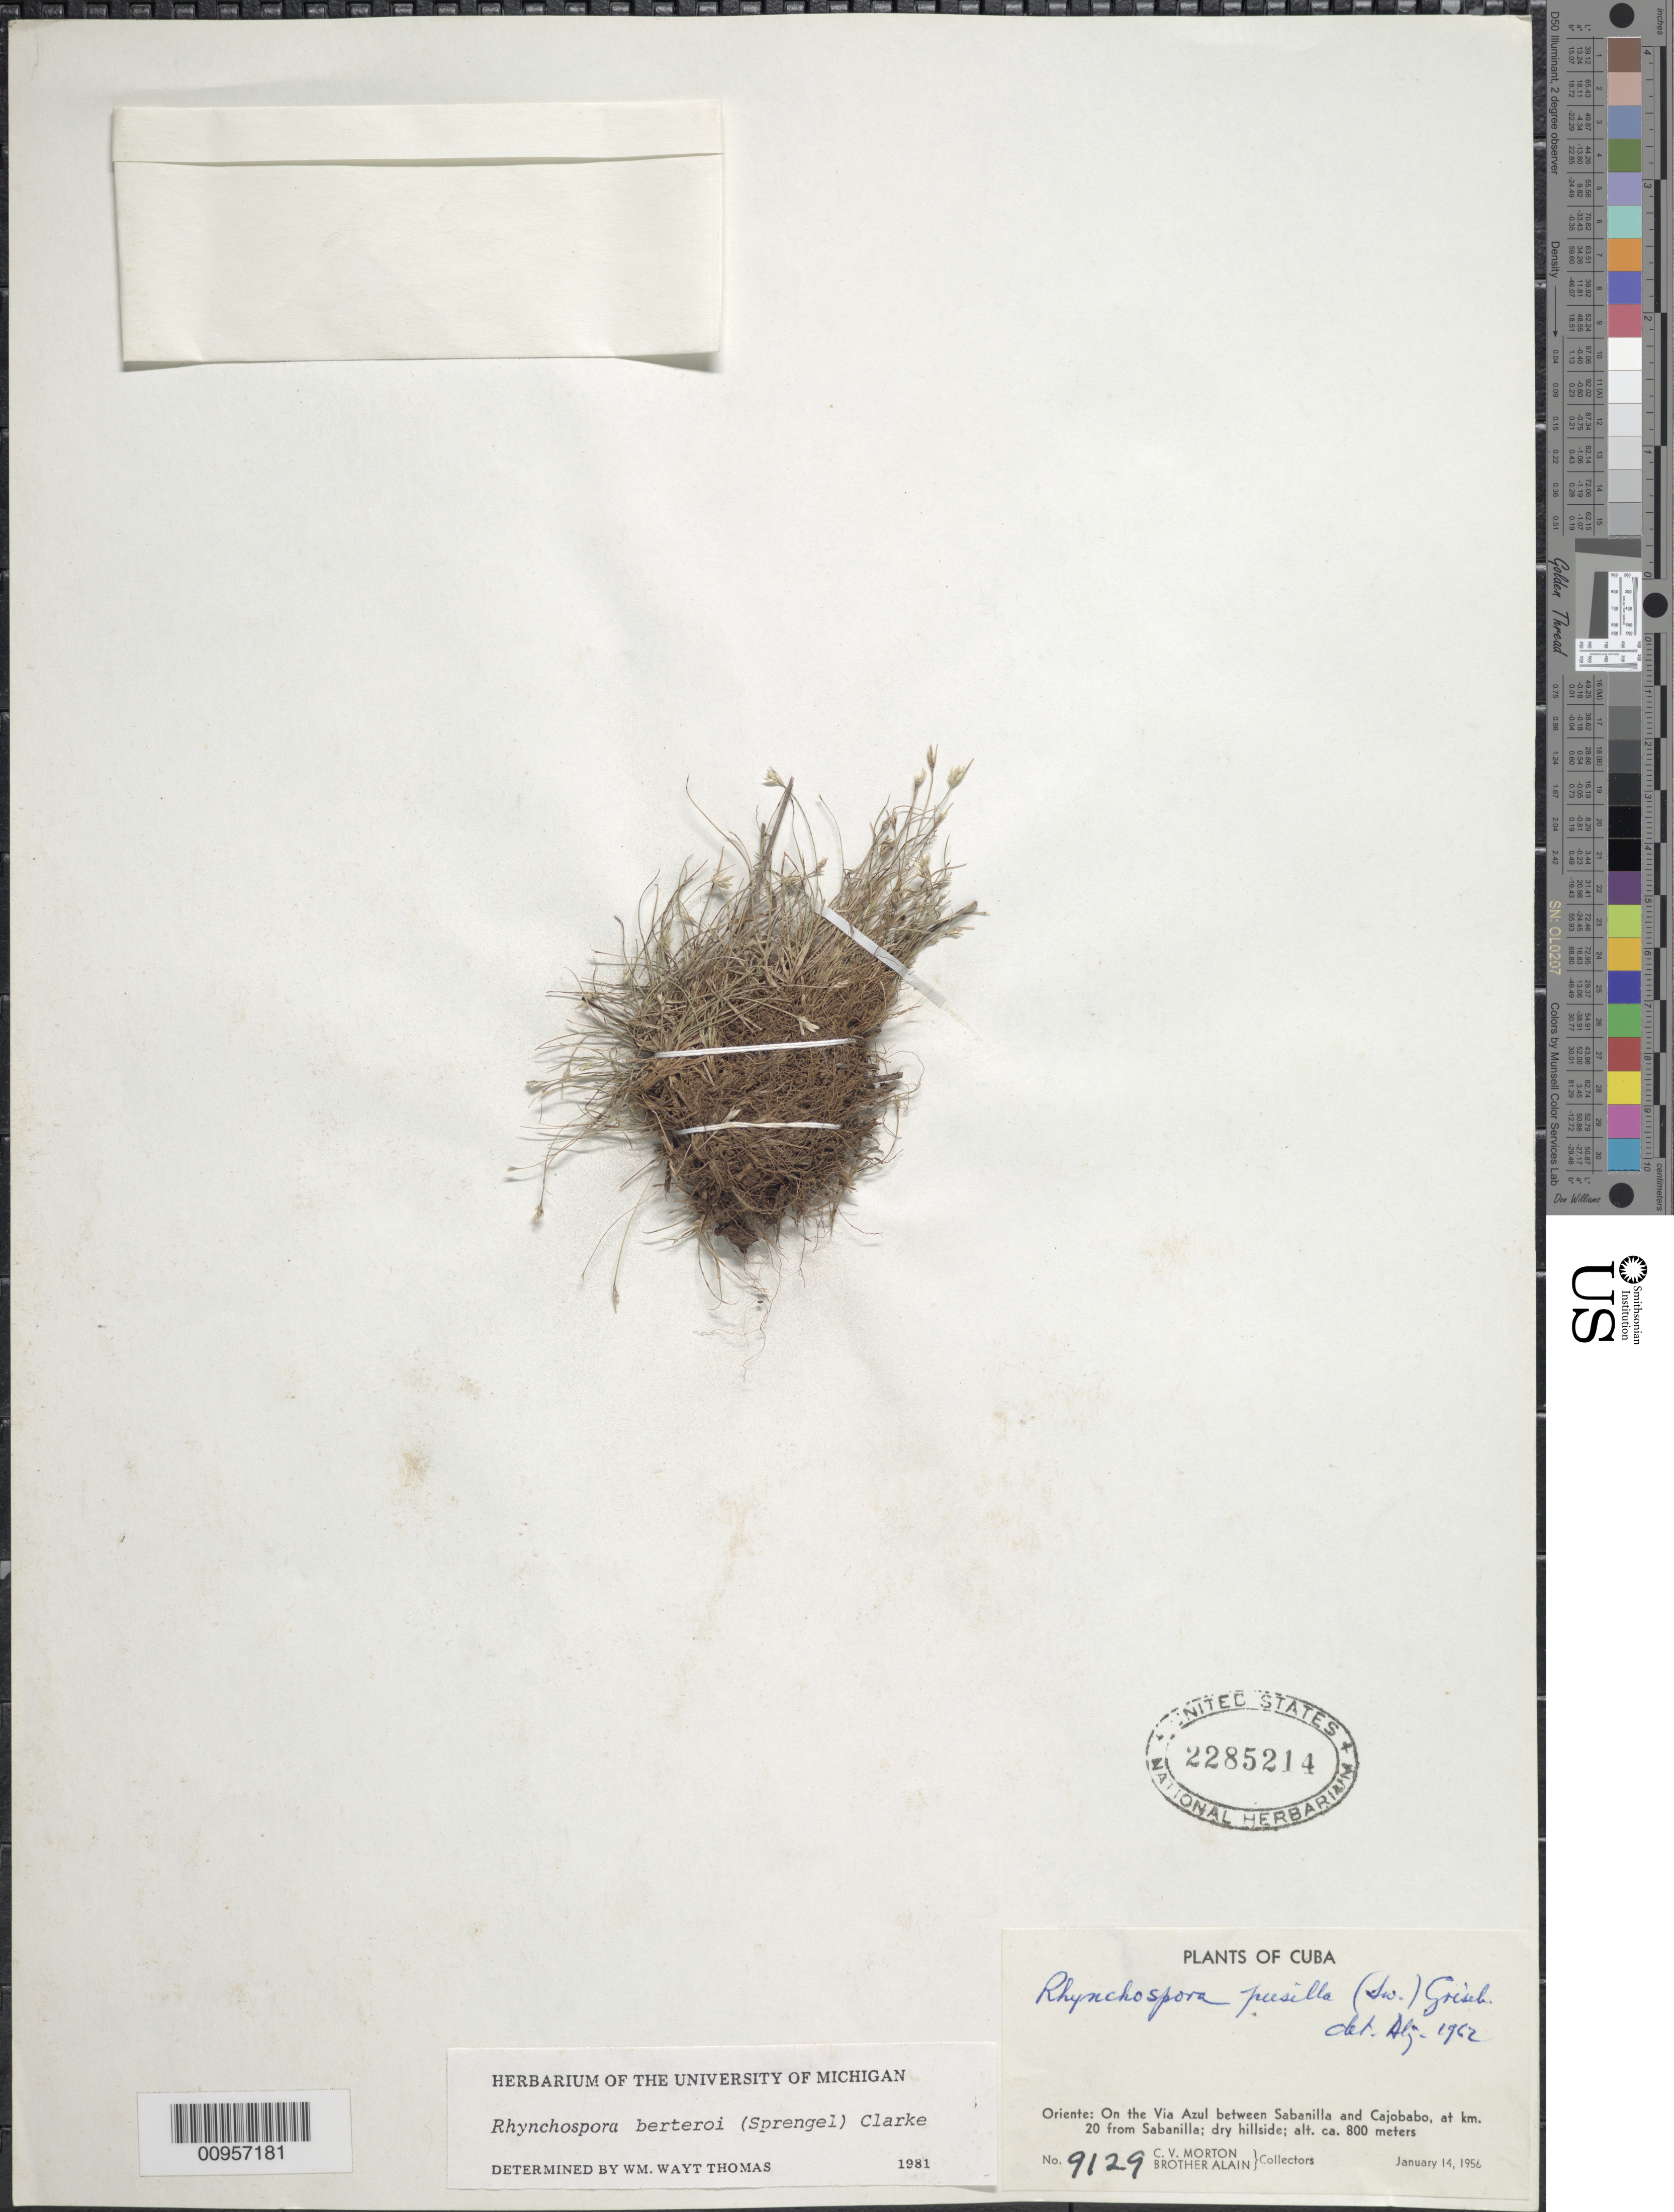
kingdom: Plantae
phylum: Tracheophyta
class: Liliopsida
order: Poales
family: Cyperaceae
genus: Rhynchospora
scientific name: Rhynchospora berteroi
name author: (Spreng.) C.B. Clarke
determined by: Thomas, W. W.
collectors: C. V. Morton & A. H. Liogier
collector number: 9129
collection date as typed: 14 Jan 1956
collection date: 1956-01-14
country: Cuba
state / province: Oriente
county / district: Dry forest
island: Cuba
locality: On the Via Azul between Sabanilla and Cajobabo, at km 20 from Sabanilla, hillside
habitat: Dry hillside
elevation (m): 800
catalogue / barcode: US 2285214